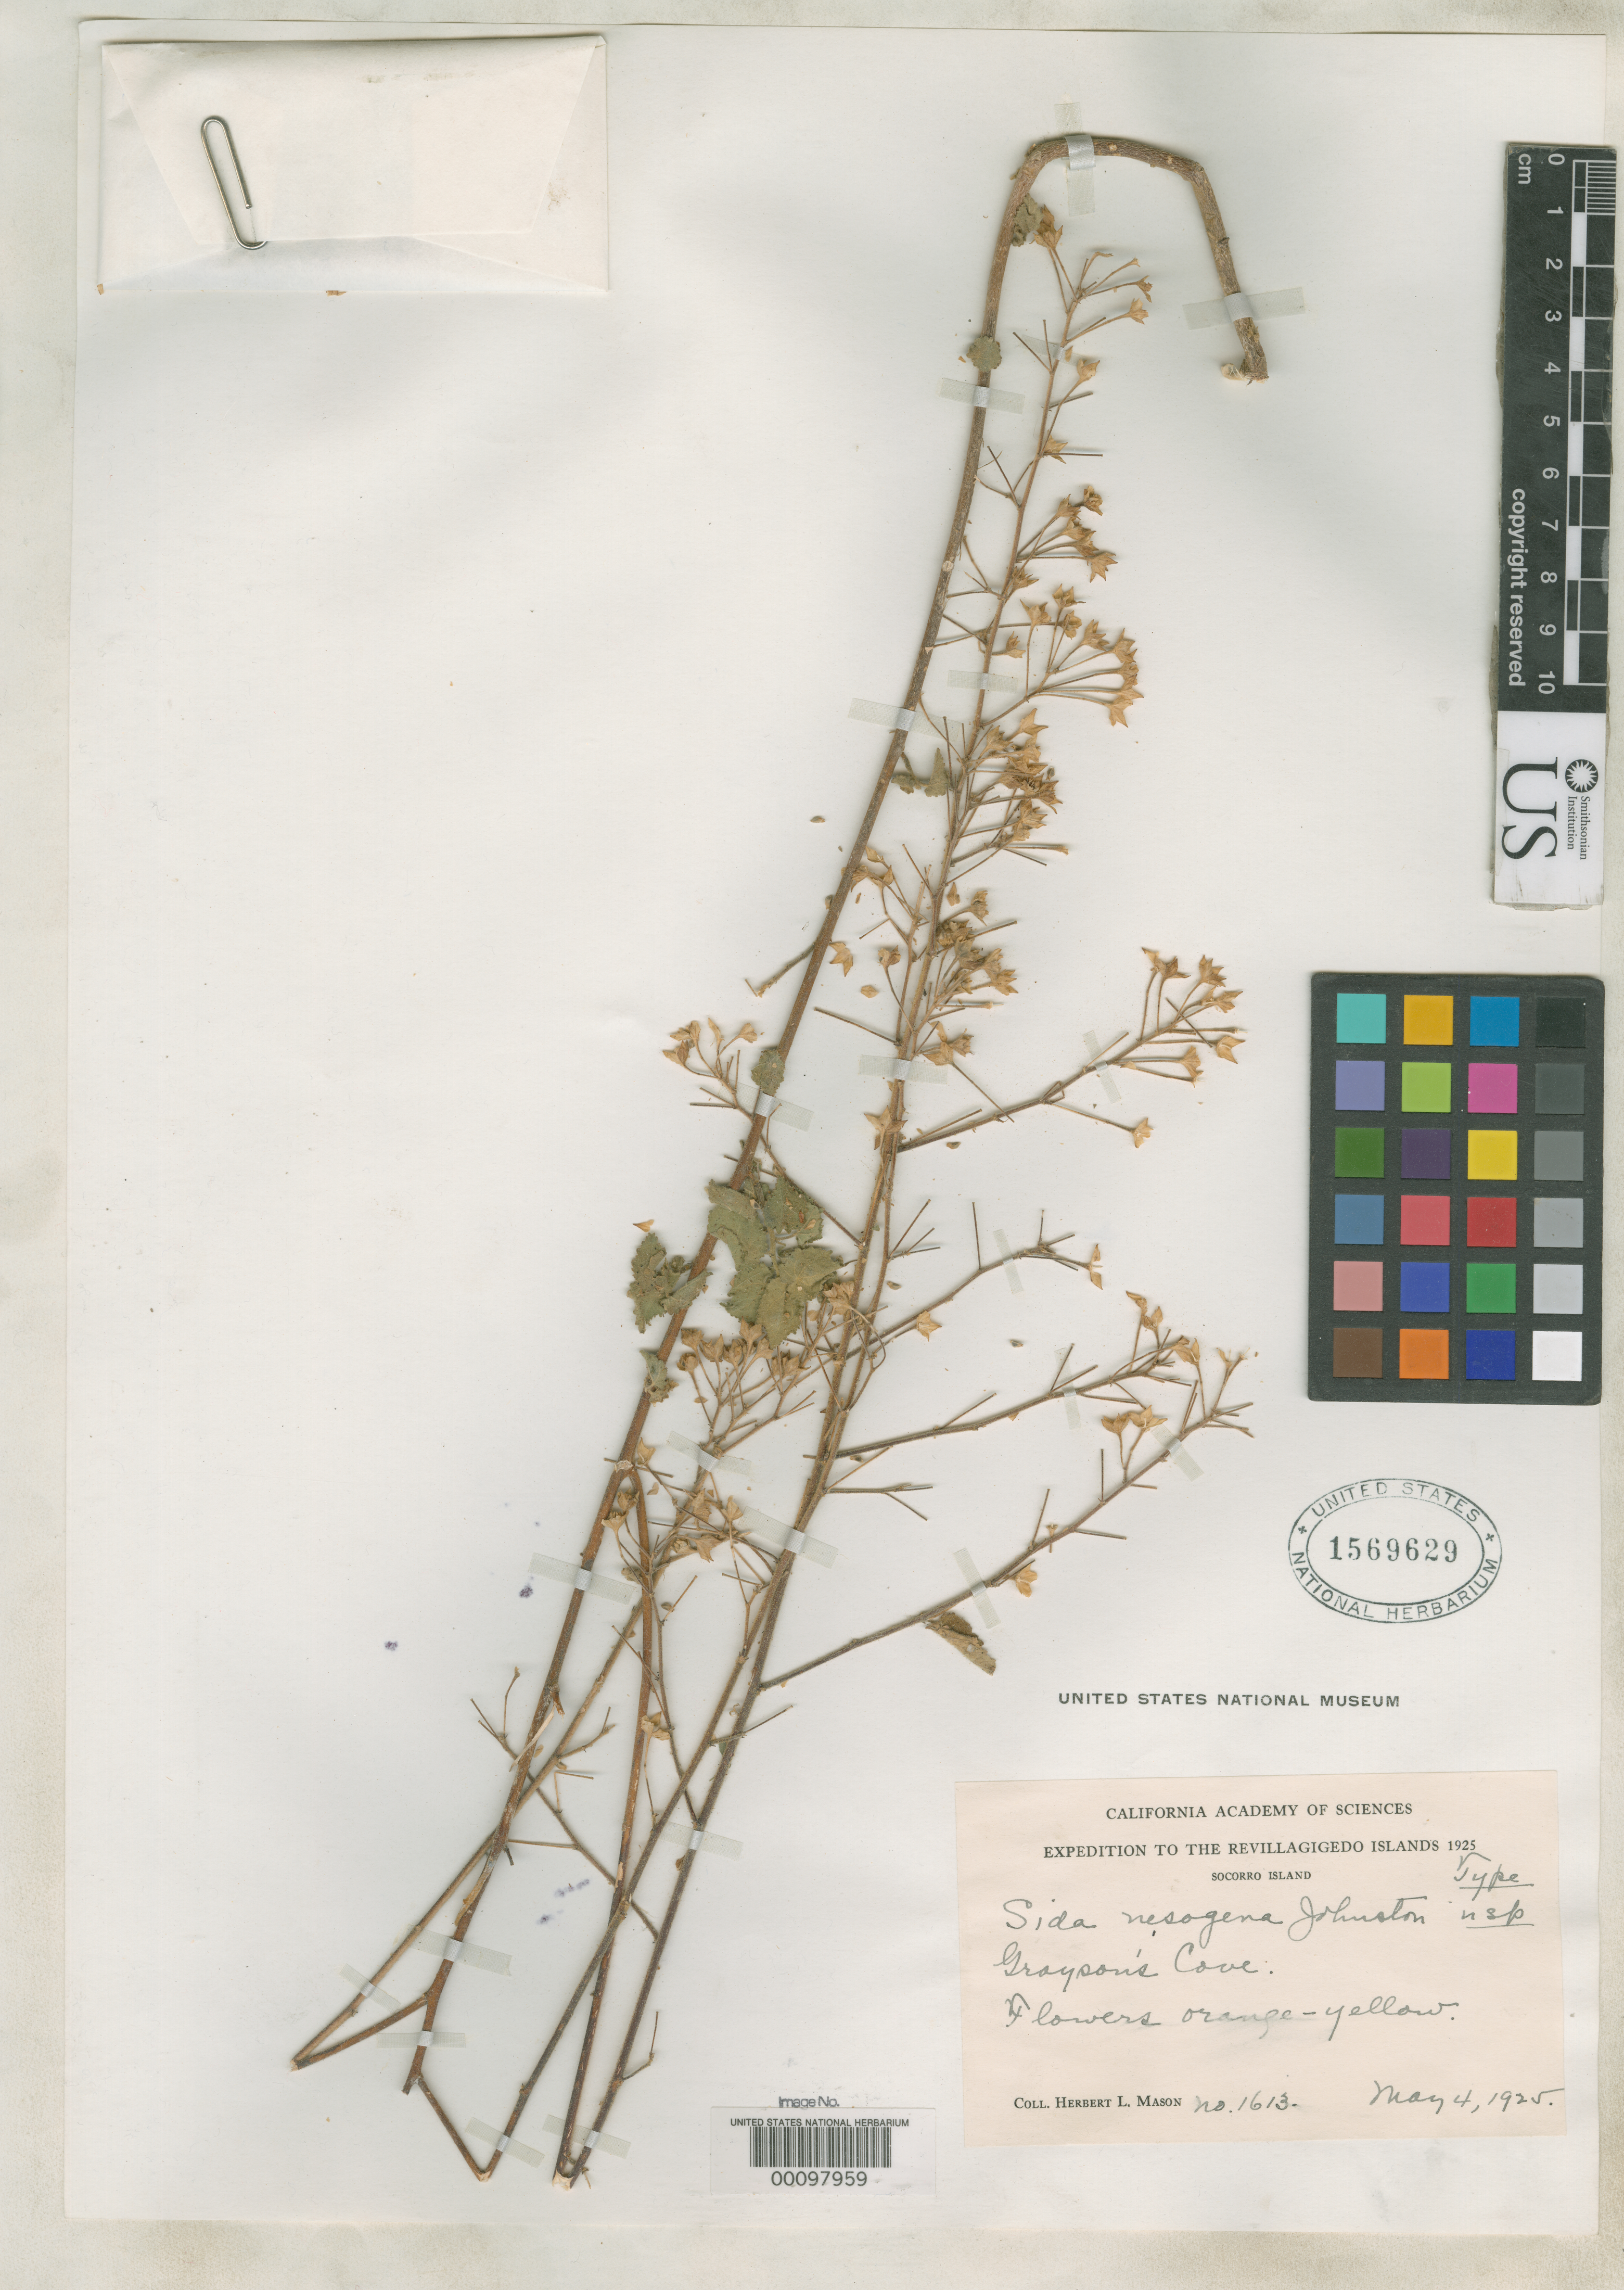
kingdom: Plantae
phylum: Tracheophyta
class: Magnoliopsida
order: Malvales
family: Malvaceae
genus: Sida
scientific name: Sida nesogena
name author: I.M. Johnst.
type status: Type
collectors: H. L. Mason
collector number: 1613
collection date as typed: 04 May 1925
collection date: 1925-05-04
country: Mexico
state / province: Colima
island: Socorro Island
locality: Grayson's Cove.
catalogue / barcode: US 1569629